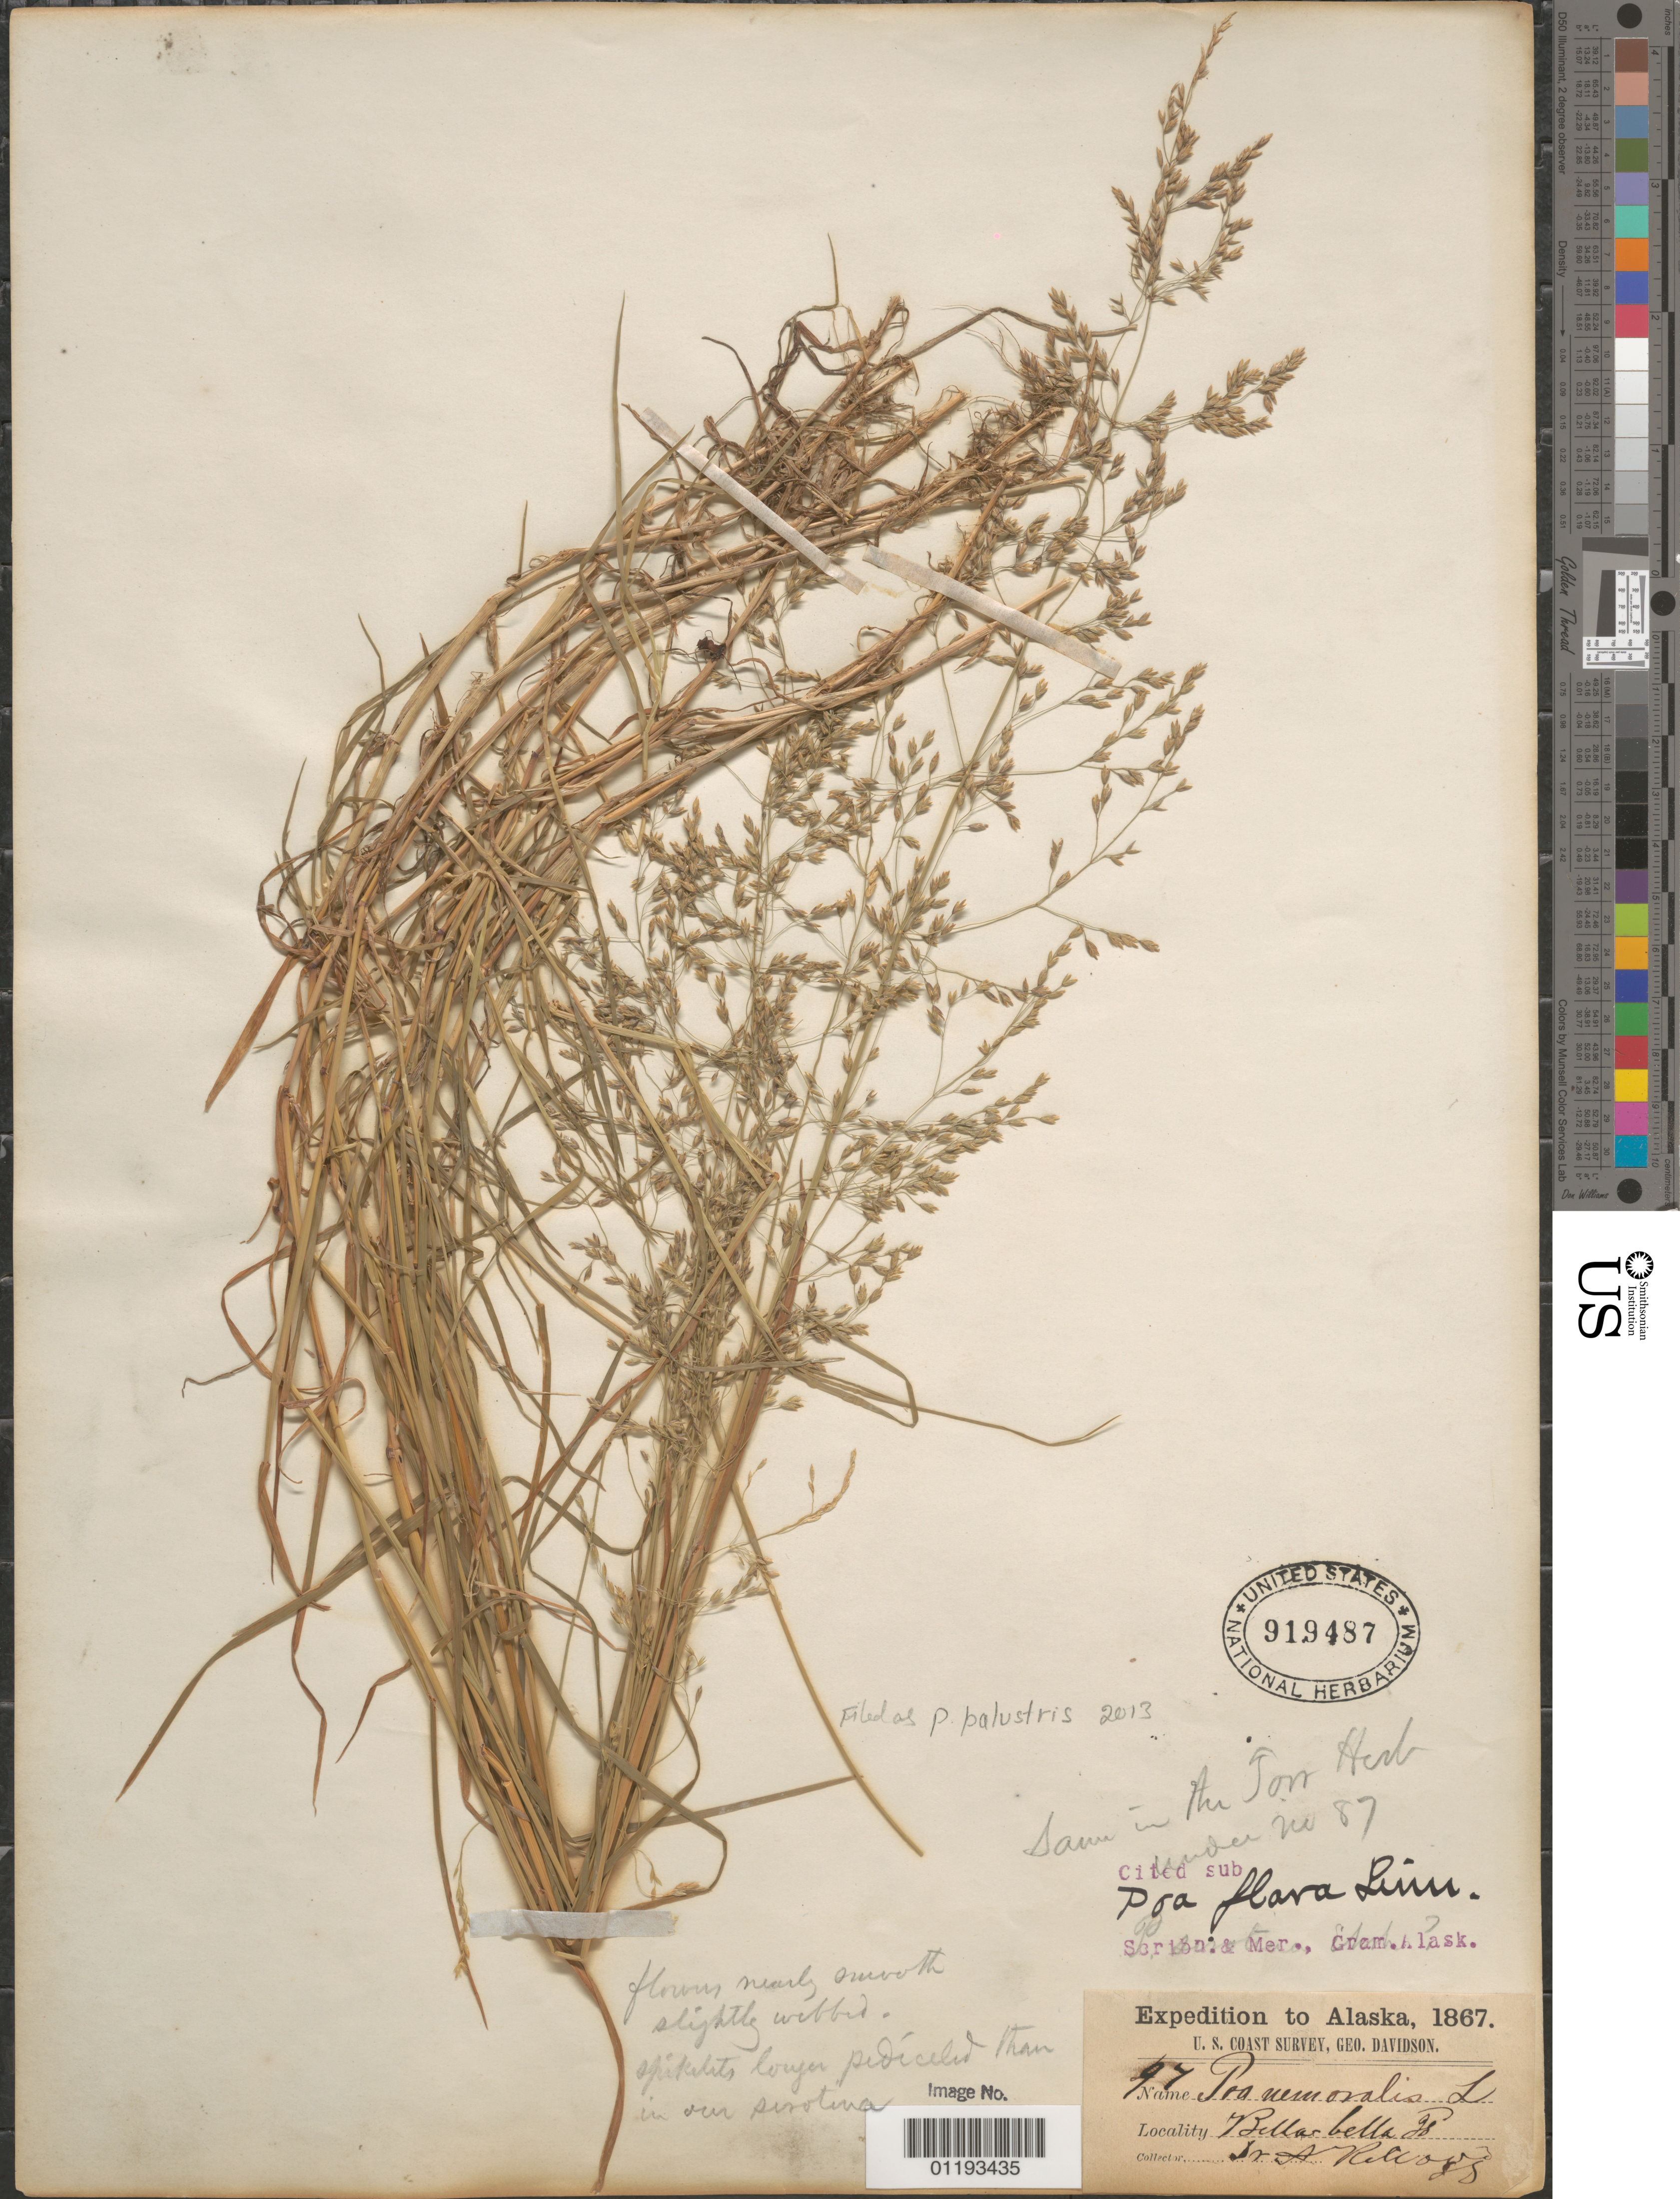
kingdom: Plantae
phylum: Tracheophyta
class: Liliopsida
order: Poales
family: Poaceae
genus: Poa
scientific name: Poa palustris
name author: L.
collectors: A. Kellogg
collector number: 97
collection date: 1867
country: United States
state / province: Alaska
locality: Bella Bella.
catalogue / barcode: US 919487